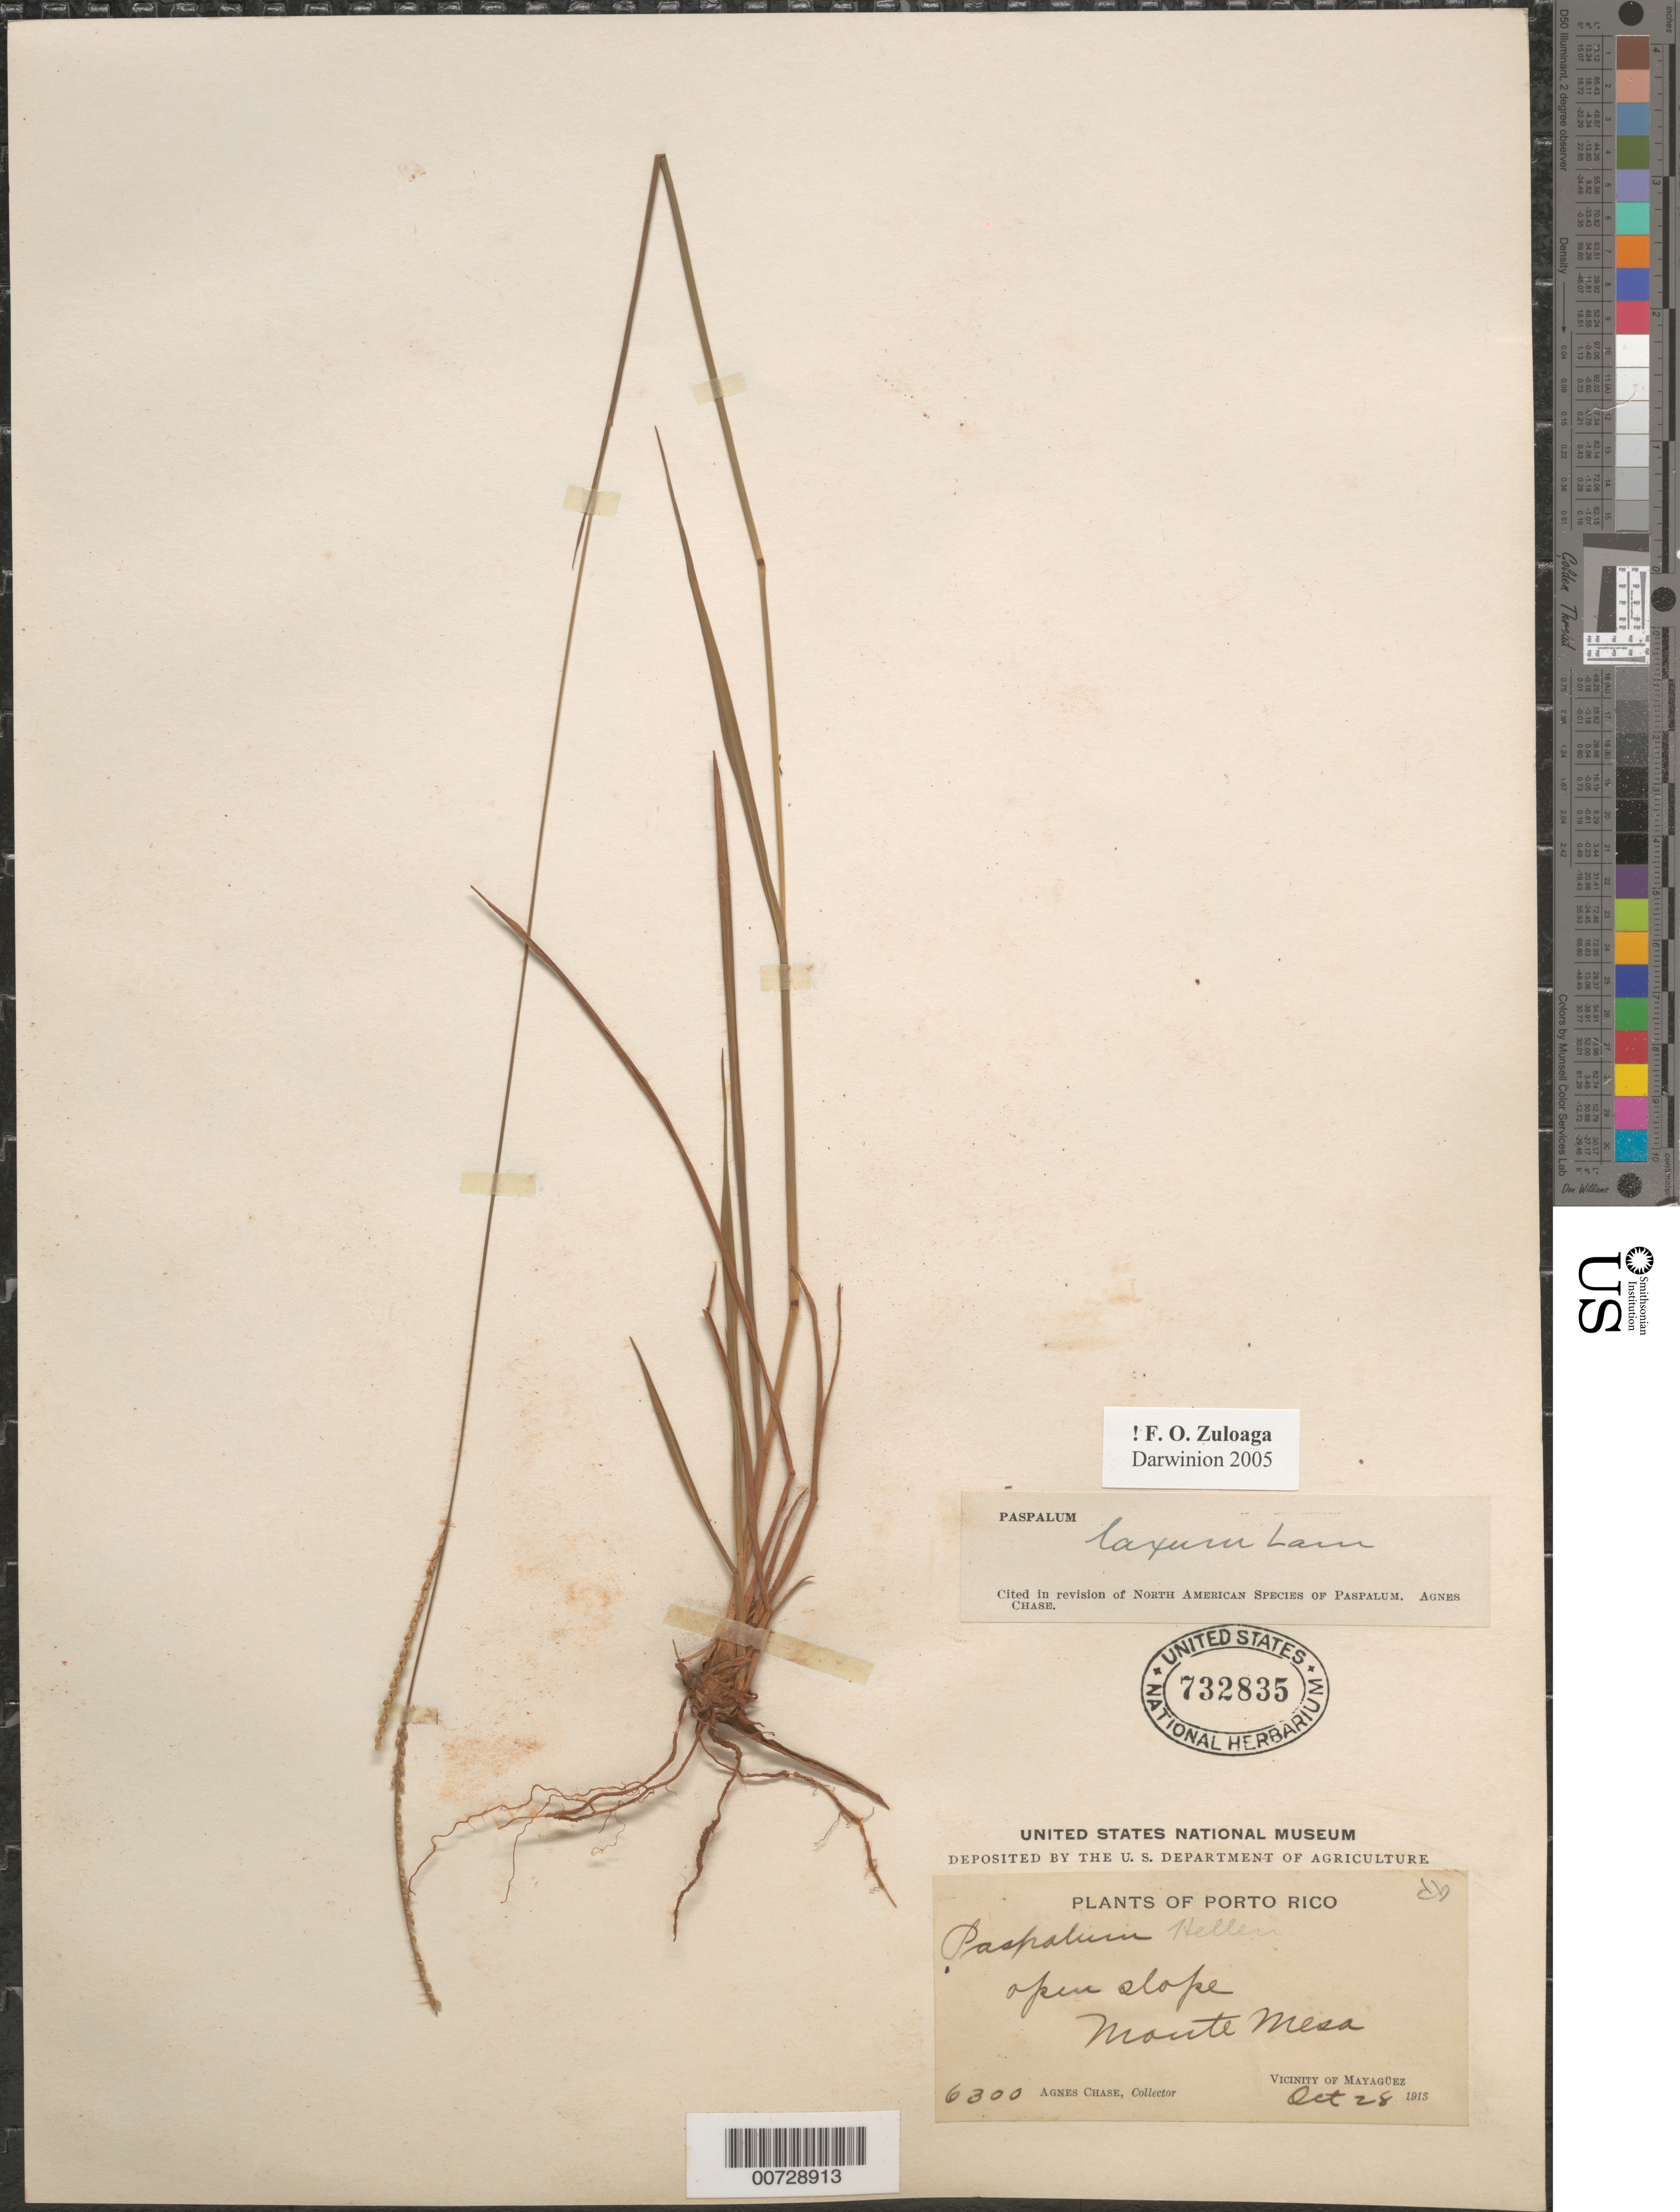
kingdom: Plantae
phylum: Tracheophyta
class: Liliopsida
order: Poales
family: Poaceae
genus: Paspalum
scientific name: Paspalum laxum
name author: Lam.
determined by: Chase, [M.] Agnes, (US)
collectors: A. Chase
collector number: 6300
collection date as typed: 28 Oct 1913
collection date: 1913-10-28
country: Puerto Rico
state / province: Mayagüez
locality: Monte Mesa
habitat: Open slope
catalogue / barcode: US 732835